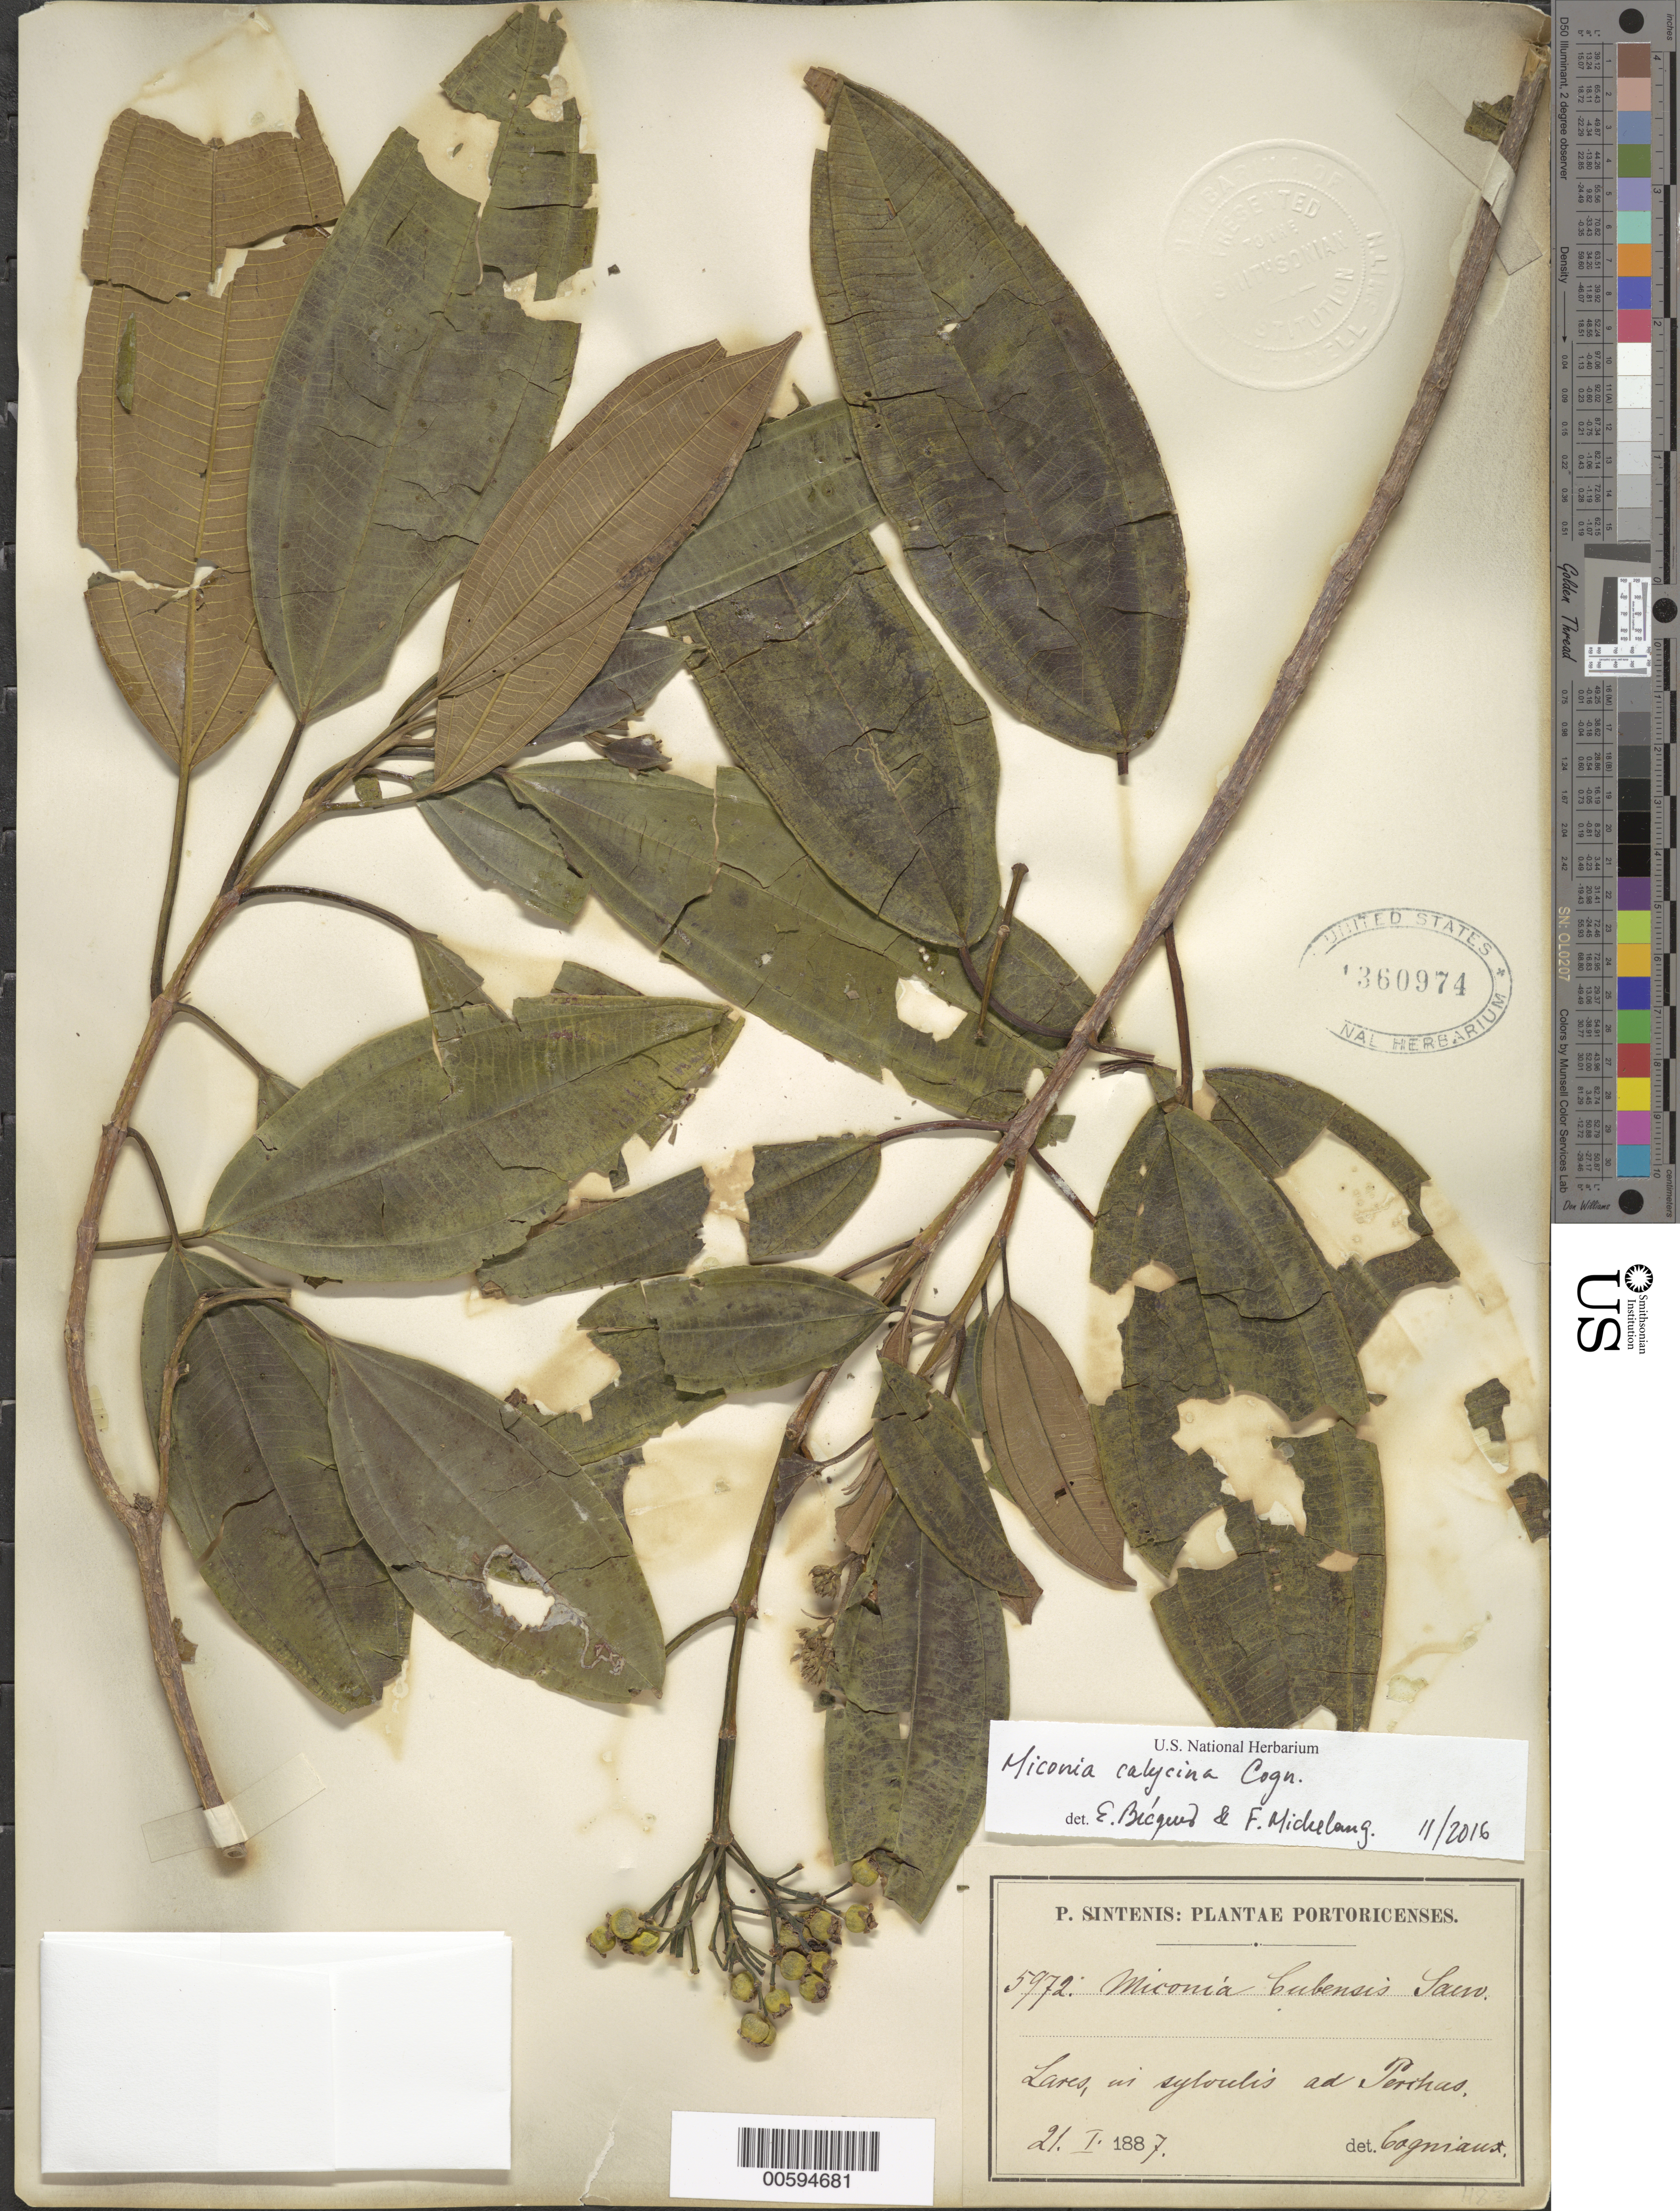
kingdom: Plantae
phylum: Tracheophyta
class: Magnoliopsida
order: Myrtales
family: Melastomataceae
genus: Miconia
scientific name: Miconia calycina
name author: Cogn.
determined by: Bécquer Granados, E. R., (HAJB)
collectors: P. Sintenis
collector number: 5972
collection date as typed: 21 Jan 1887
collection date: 1887-01-21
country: Puerto Rico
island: Greater Antilles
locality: Lares, in sylvulis ad Perchas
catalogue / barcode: US 1360974